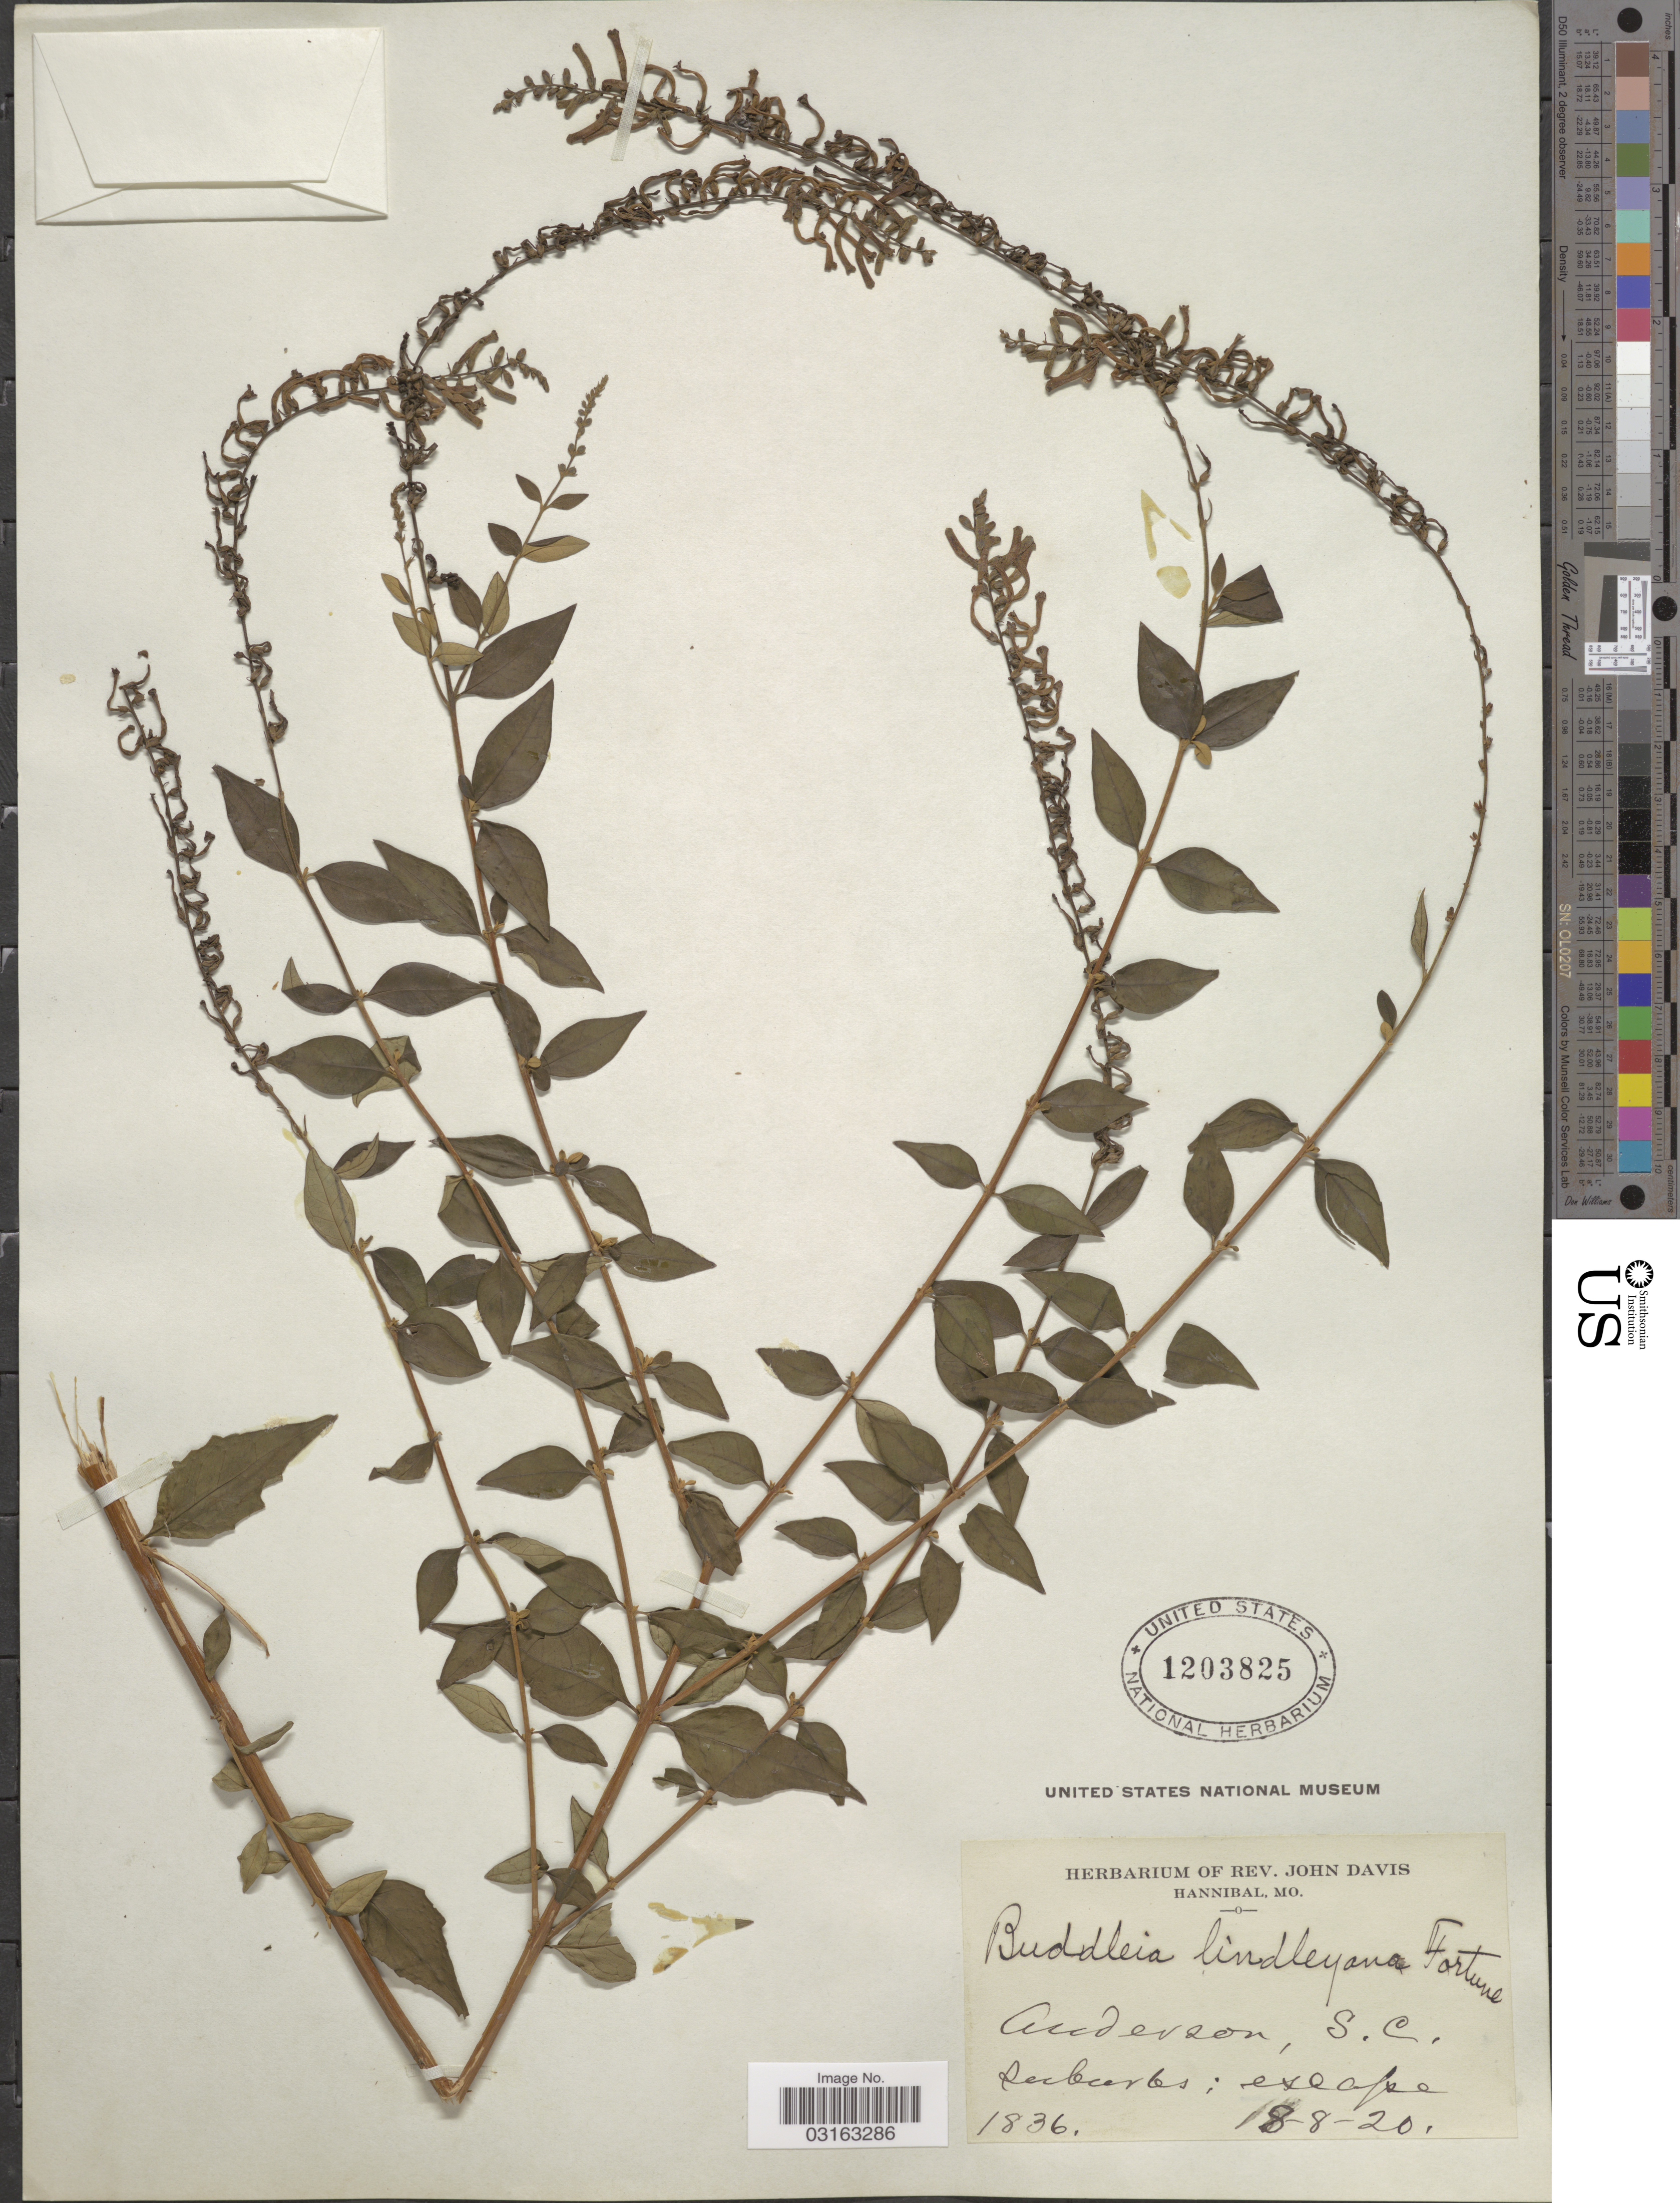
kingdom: Plantae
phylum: Tracheophyta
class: Magnoliopsida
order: Lamiales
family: Scrophulariaceae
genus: Buddleja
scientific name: Buddleja lindleyana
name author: Fortune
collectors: ex herb. Rev. John Davis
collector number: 1836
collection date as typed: Transcribed d/m/y: 18/8/20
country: United States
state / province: South Carolina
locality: Anderson. Suburbs.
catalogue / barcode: US 1203825